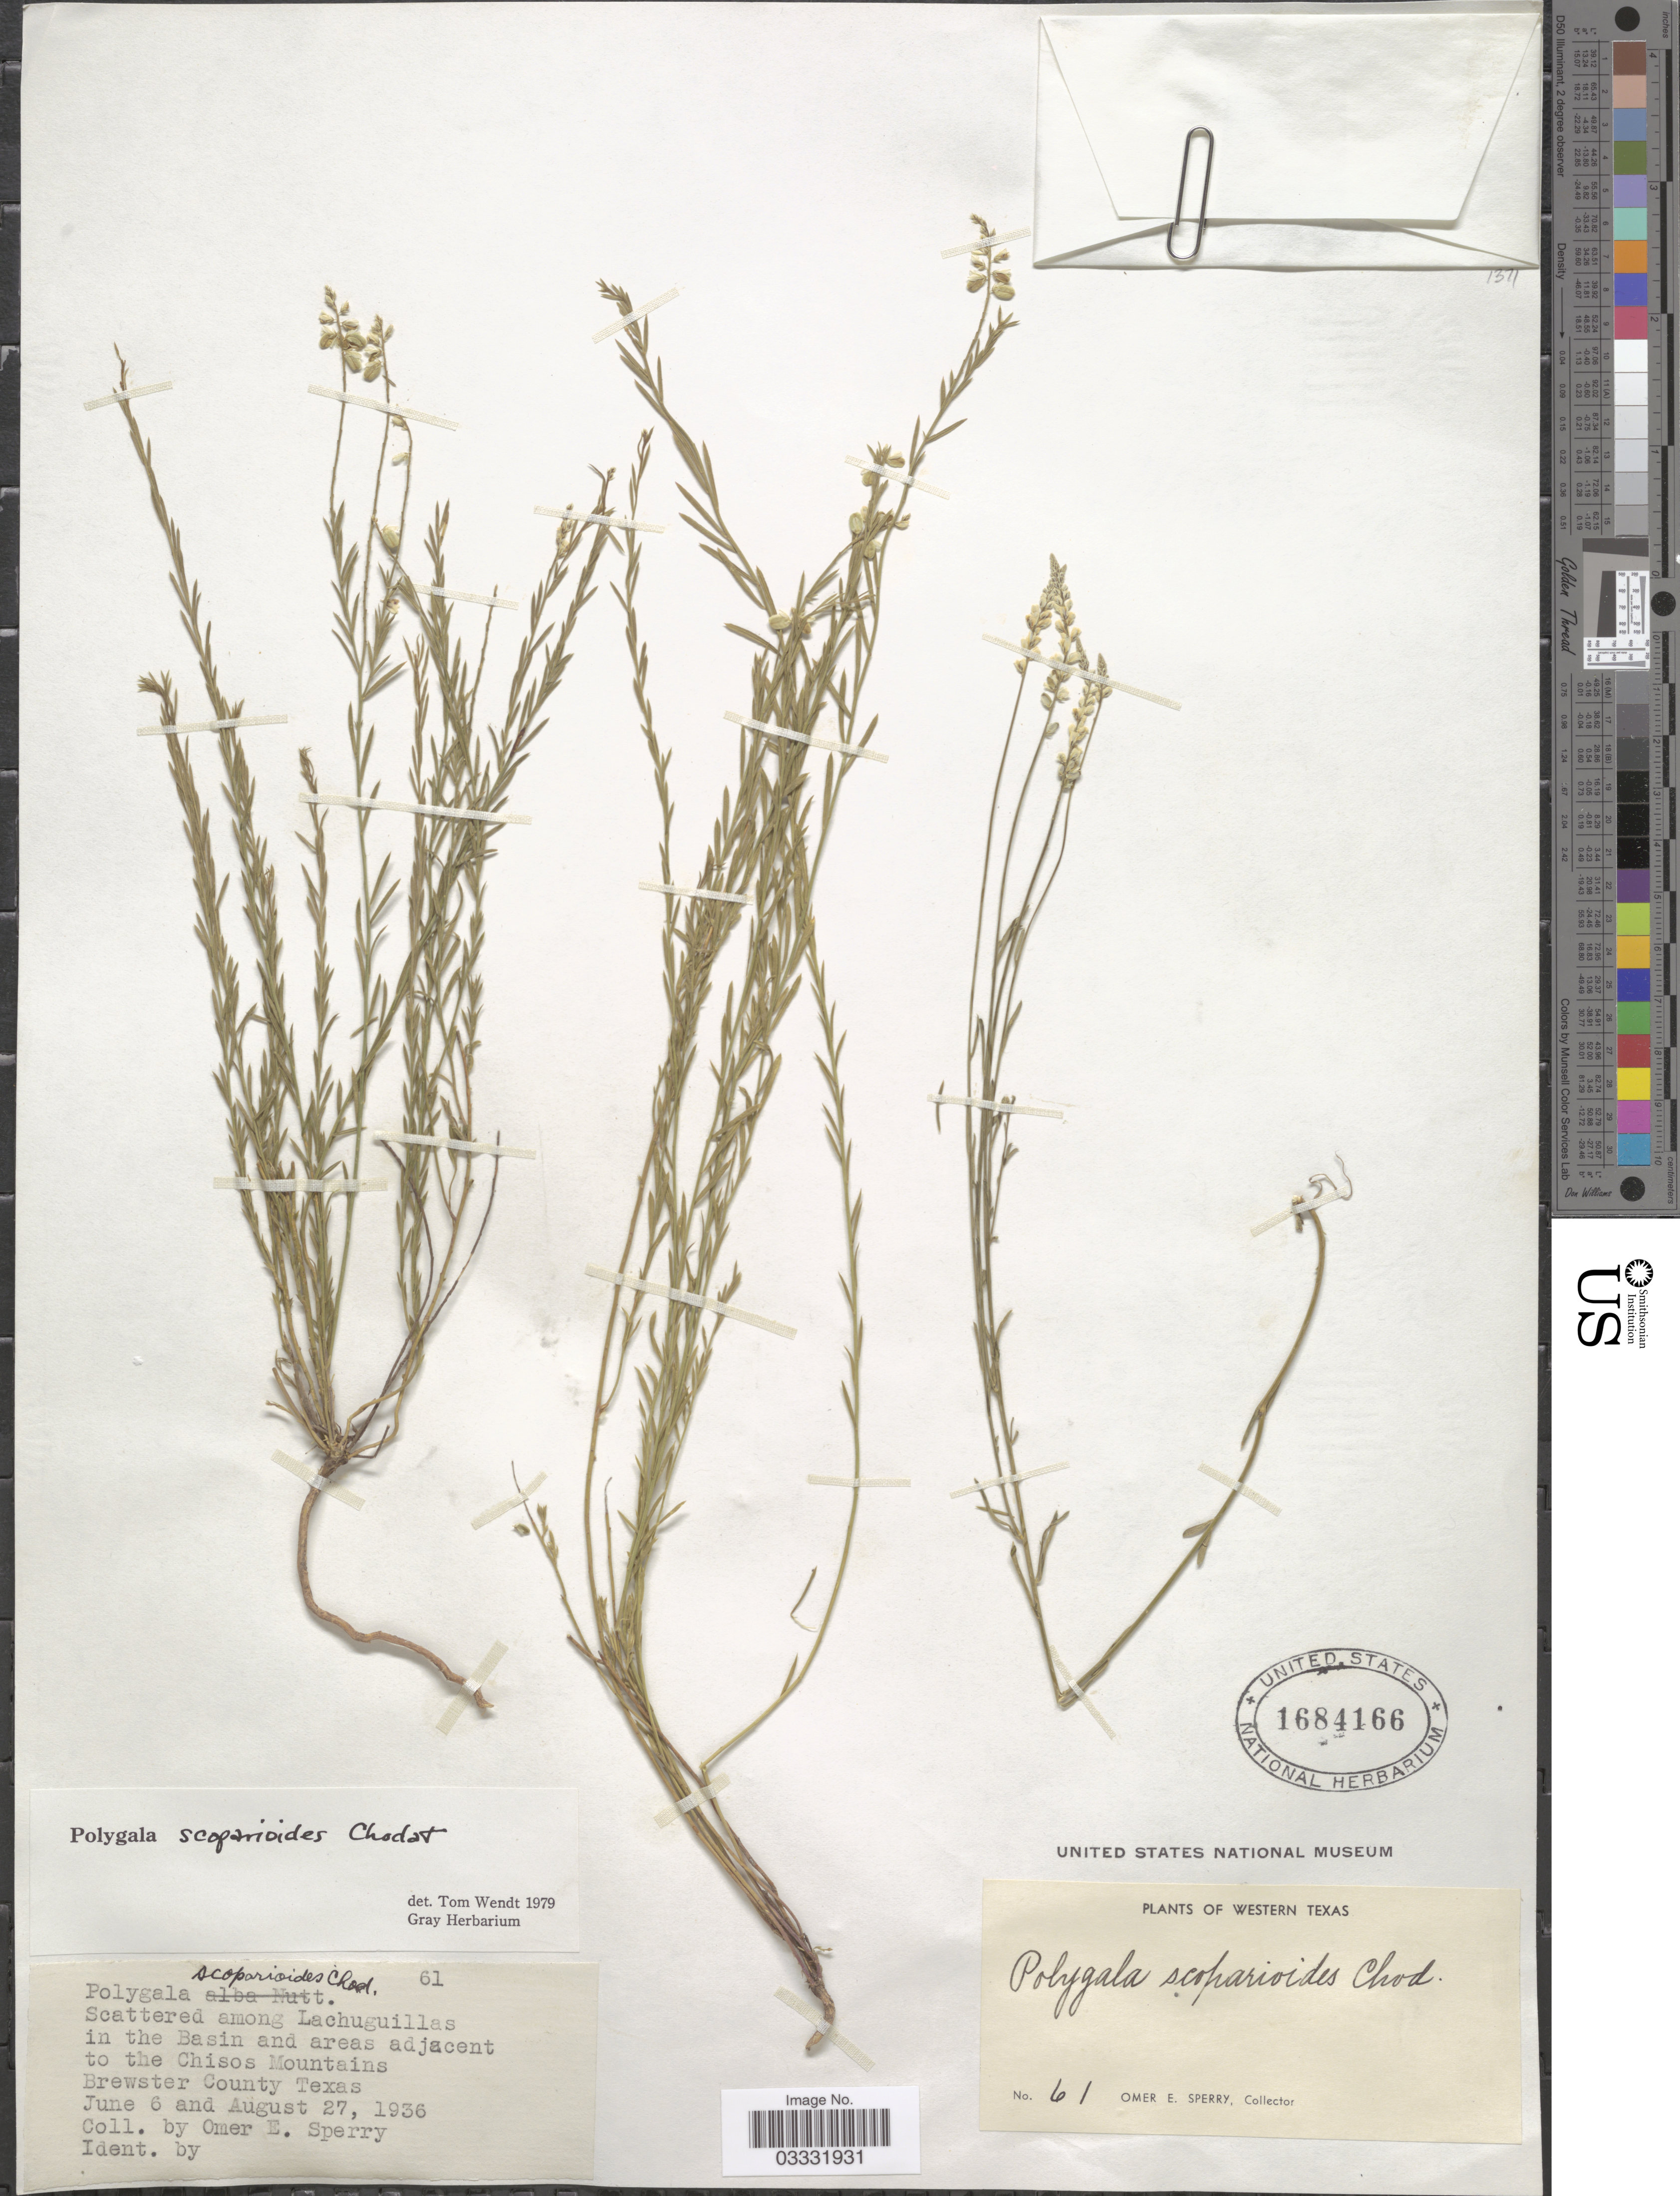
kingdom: Plantae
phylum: Tracheophyta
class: Magnoliopsida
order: Fabales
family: Polygalaceae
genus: Polygala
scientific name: Polygala scoparioides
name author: Chodat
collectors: O. E. Sperry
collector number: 61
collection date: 1936-08-27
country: United States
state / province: Texas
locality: Western Texas. Scattered among Lachuguillas in the Basin and areas adjacent to the Chisos Mountains, Brewster County.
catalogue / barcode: US 1684166